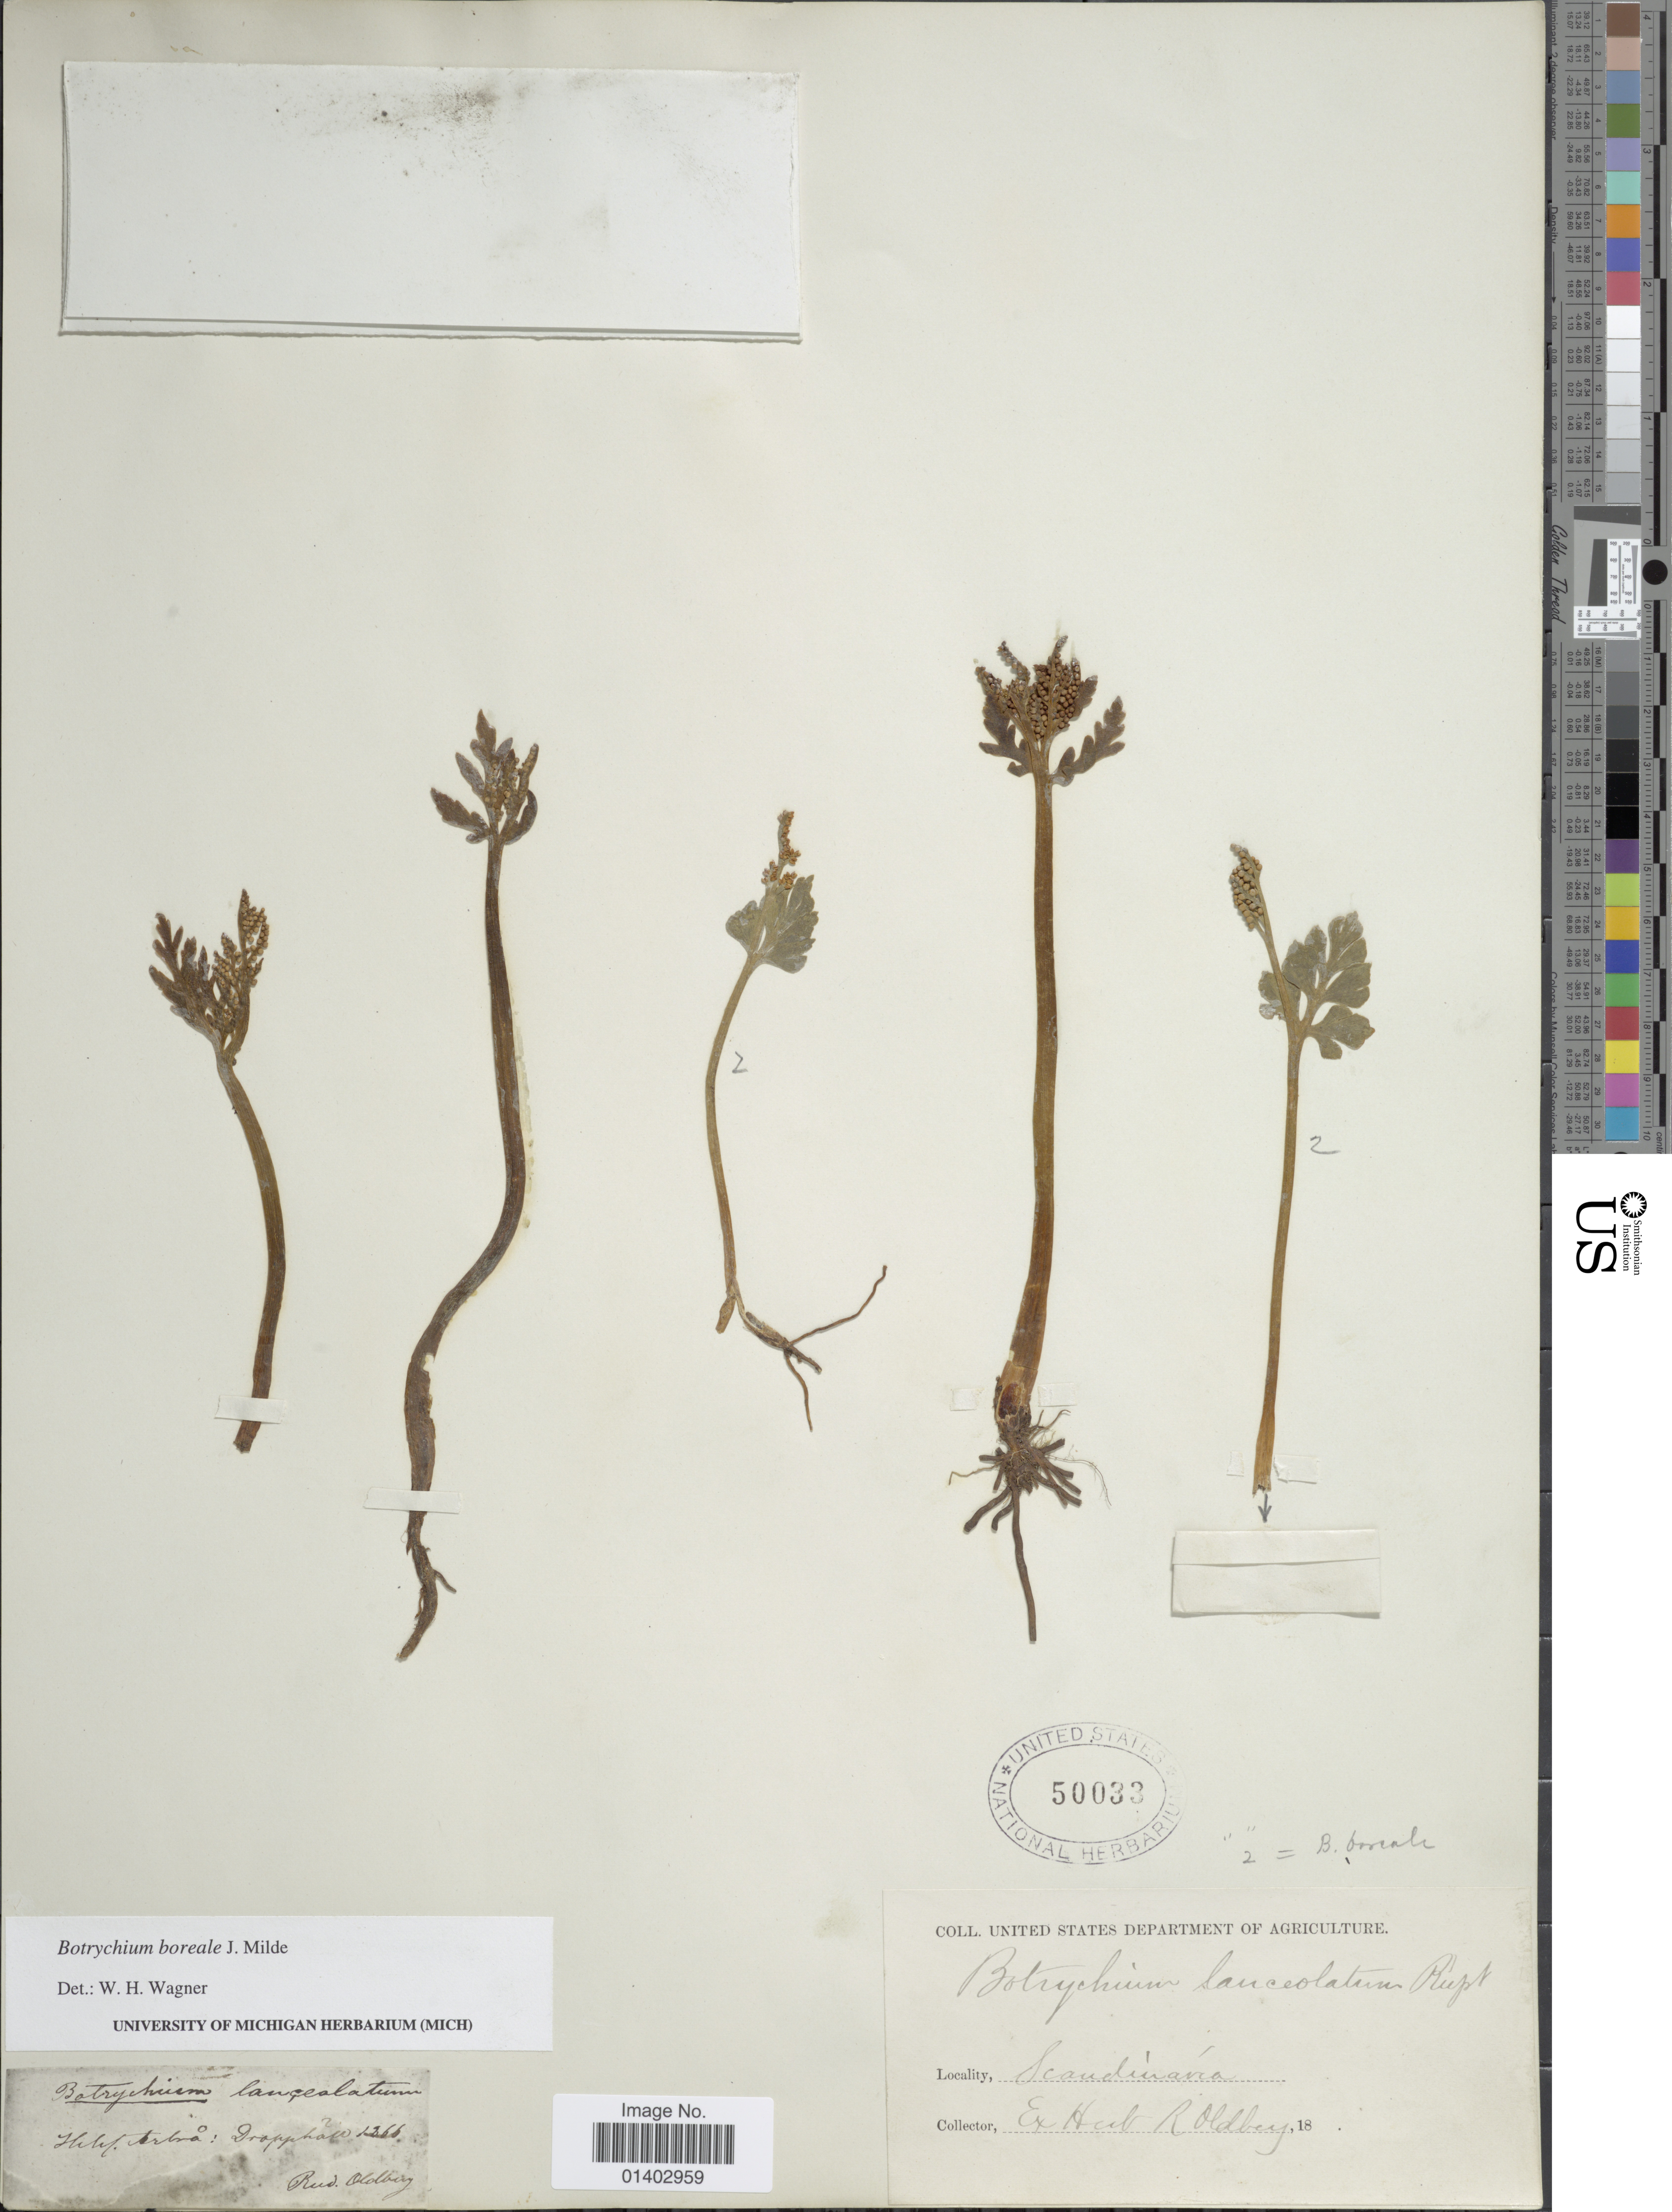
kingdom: Plantae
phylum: Tracheophyta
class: Polypodiopsida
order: Ophioglossales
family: Ophioglossaceae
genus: Botrychium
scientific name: Botrychium boreale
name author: Milde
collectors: ex herb. R. Oldberg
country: Sweden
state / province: Gävleborg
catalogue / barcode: US 50033